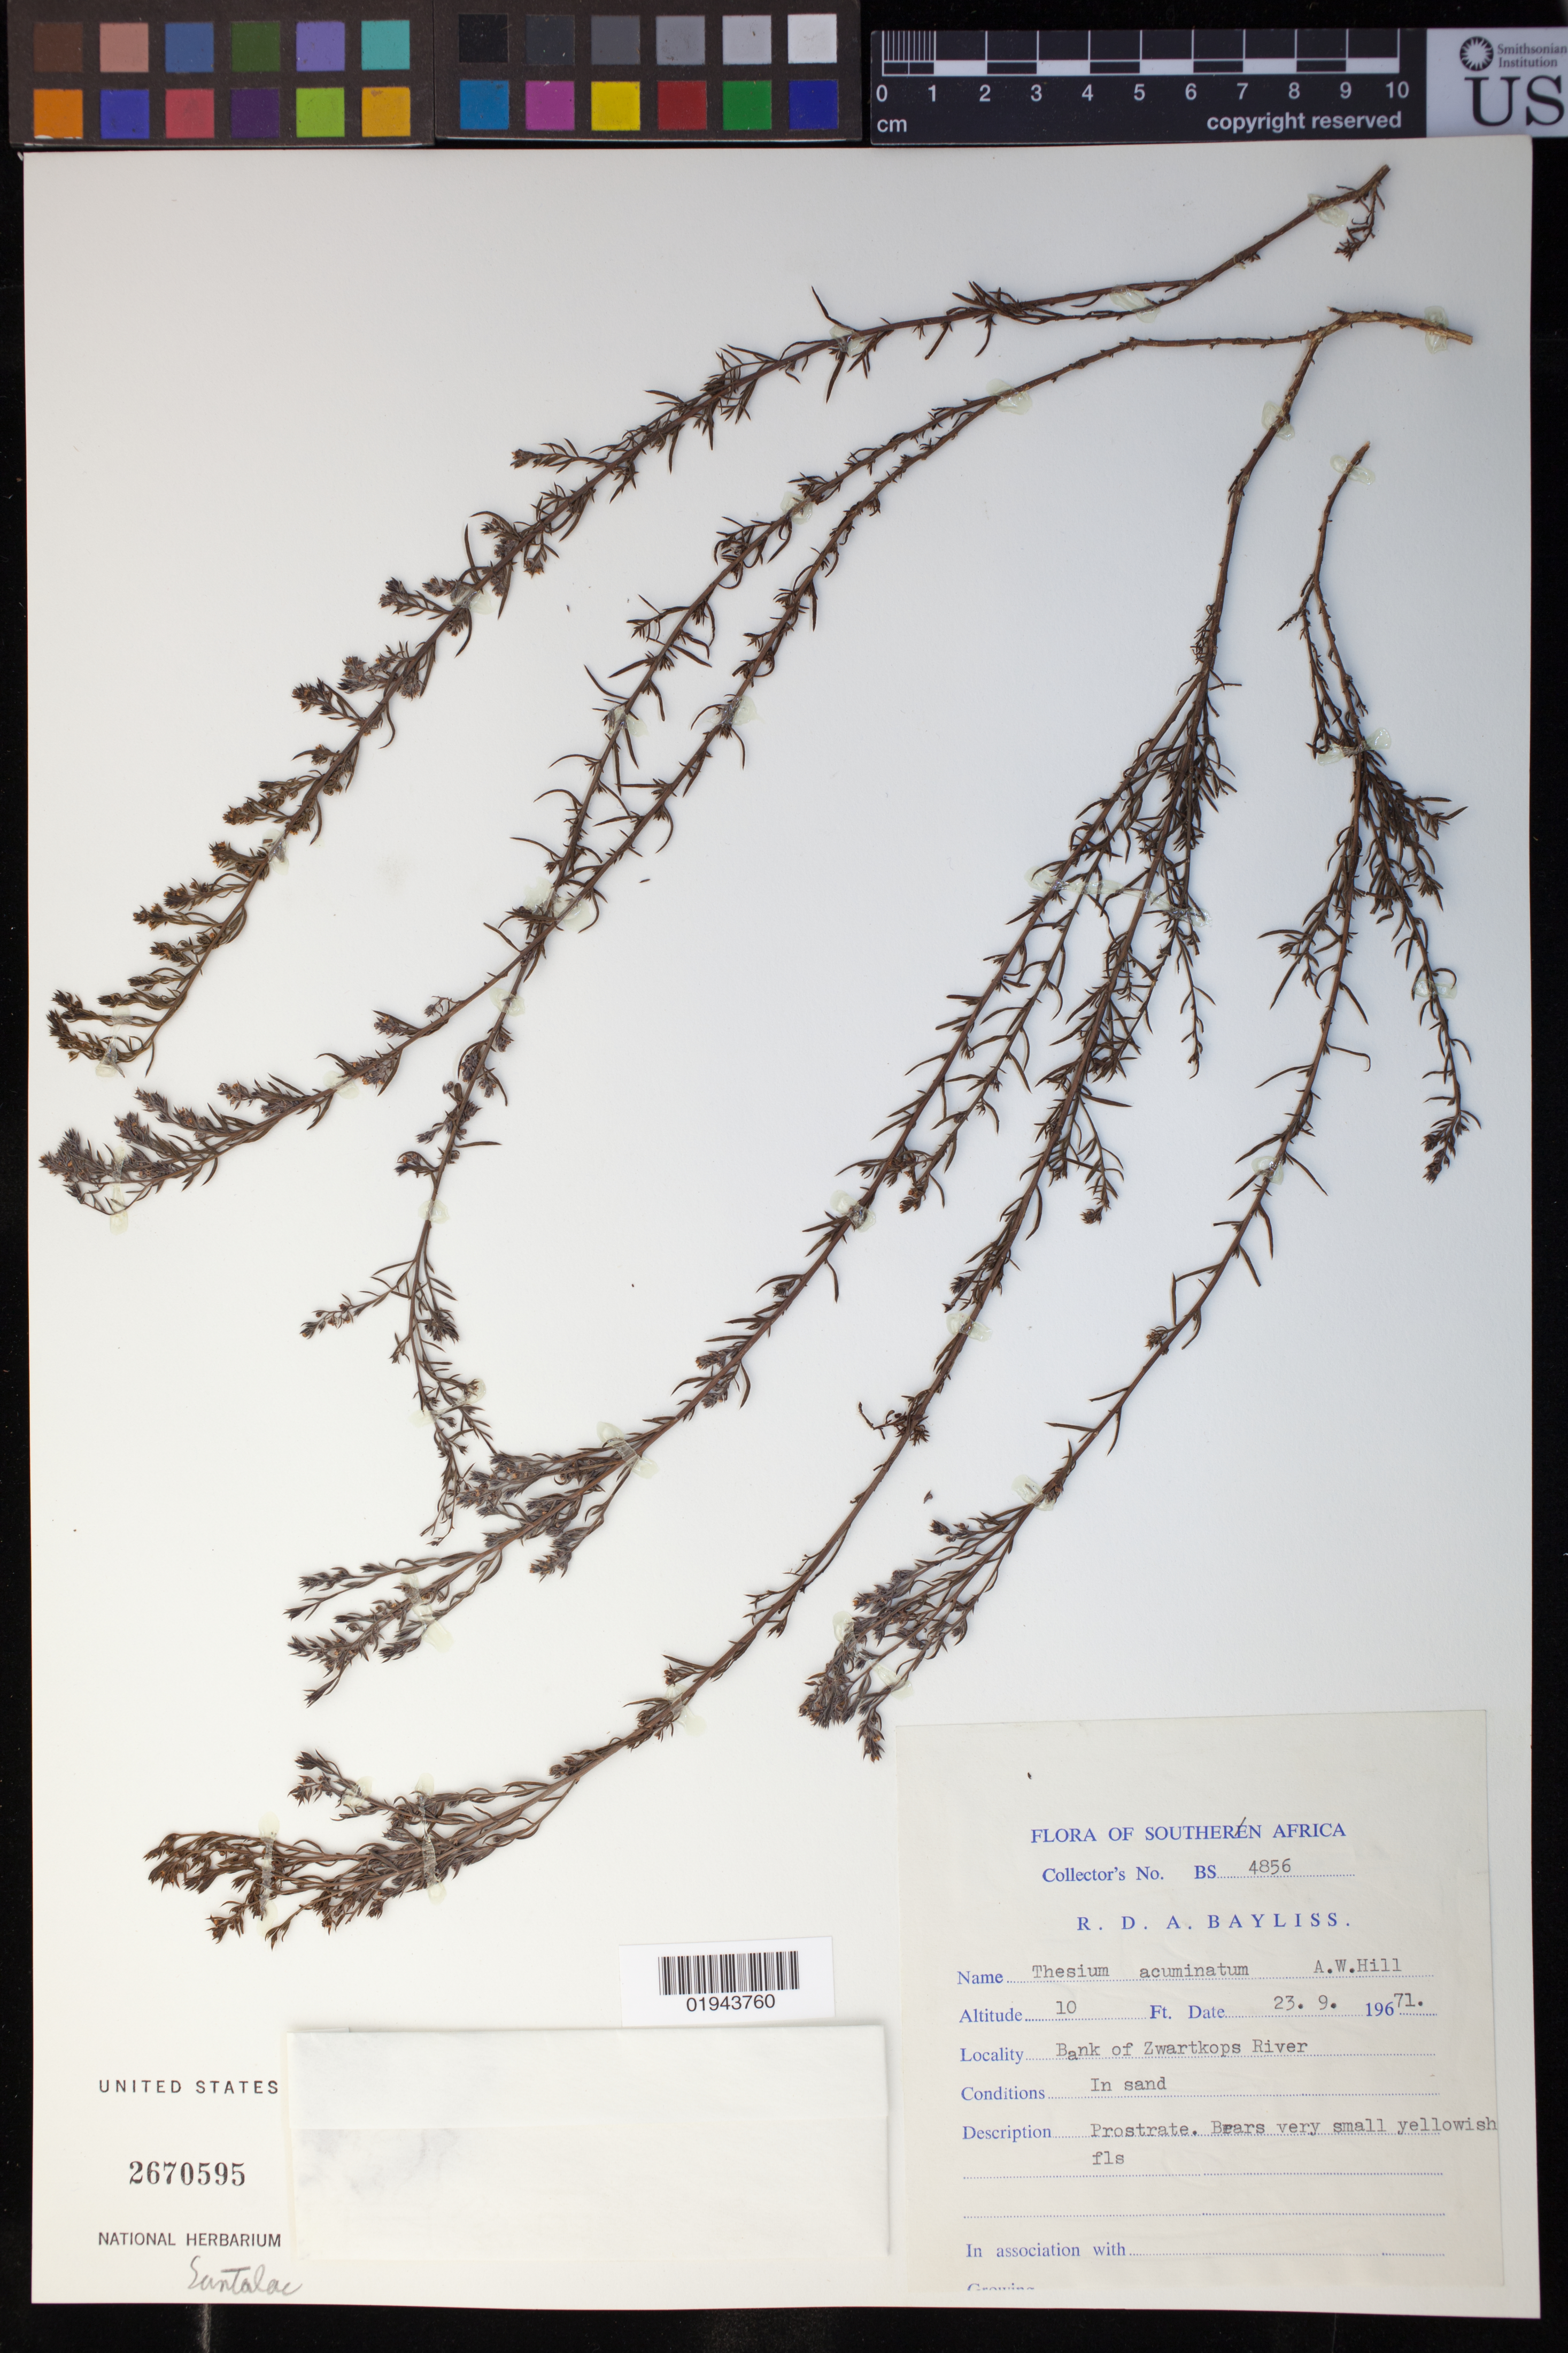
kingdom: Plantae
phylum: Tracheophyta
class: Magnoliopsida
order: Santalales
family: Thesiaceae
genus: Thesium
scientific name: Thesium acuminatum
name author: A.W. Hill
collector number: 4856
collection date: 1971-09-23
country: South Africa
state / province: Eastern Cape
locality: Bank of Zwartkops River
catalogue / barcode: US 2670595